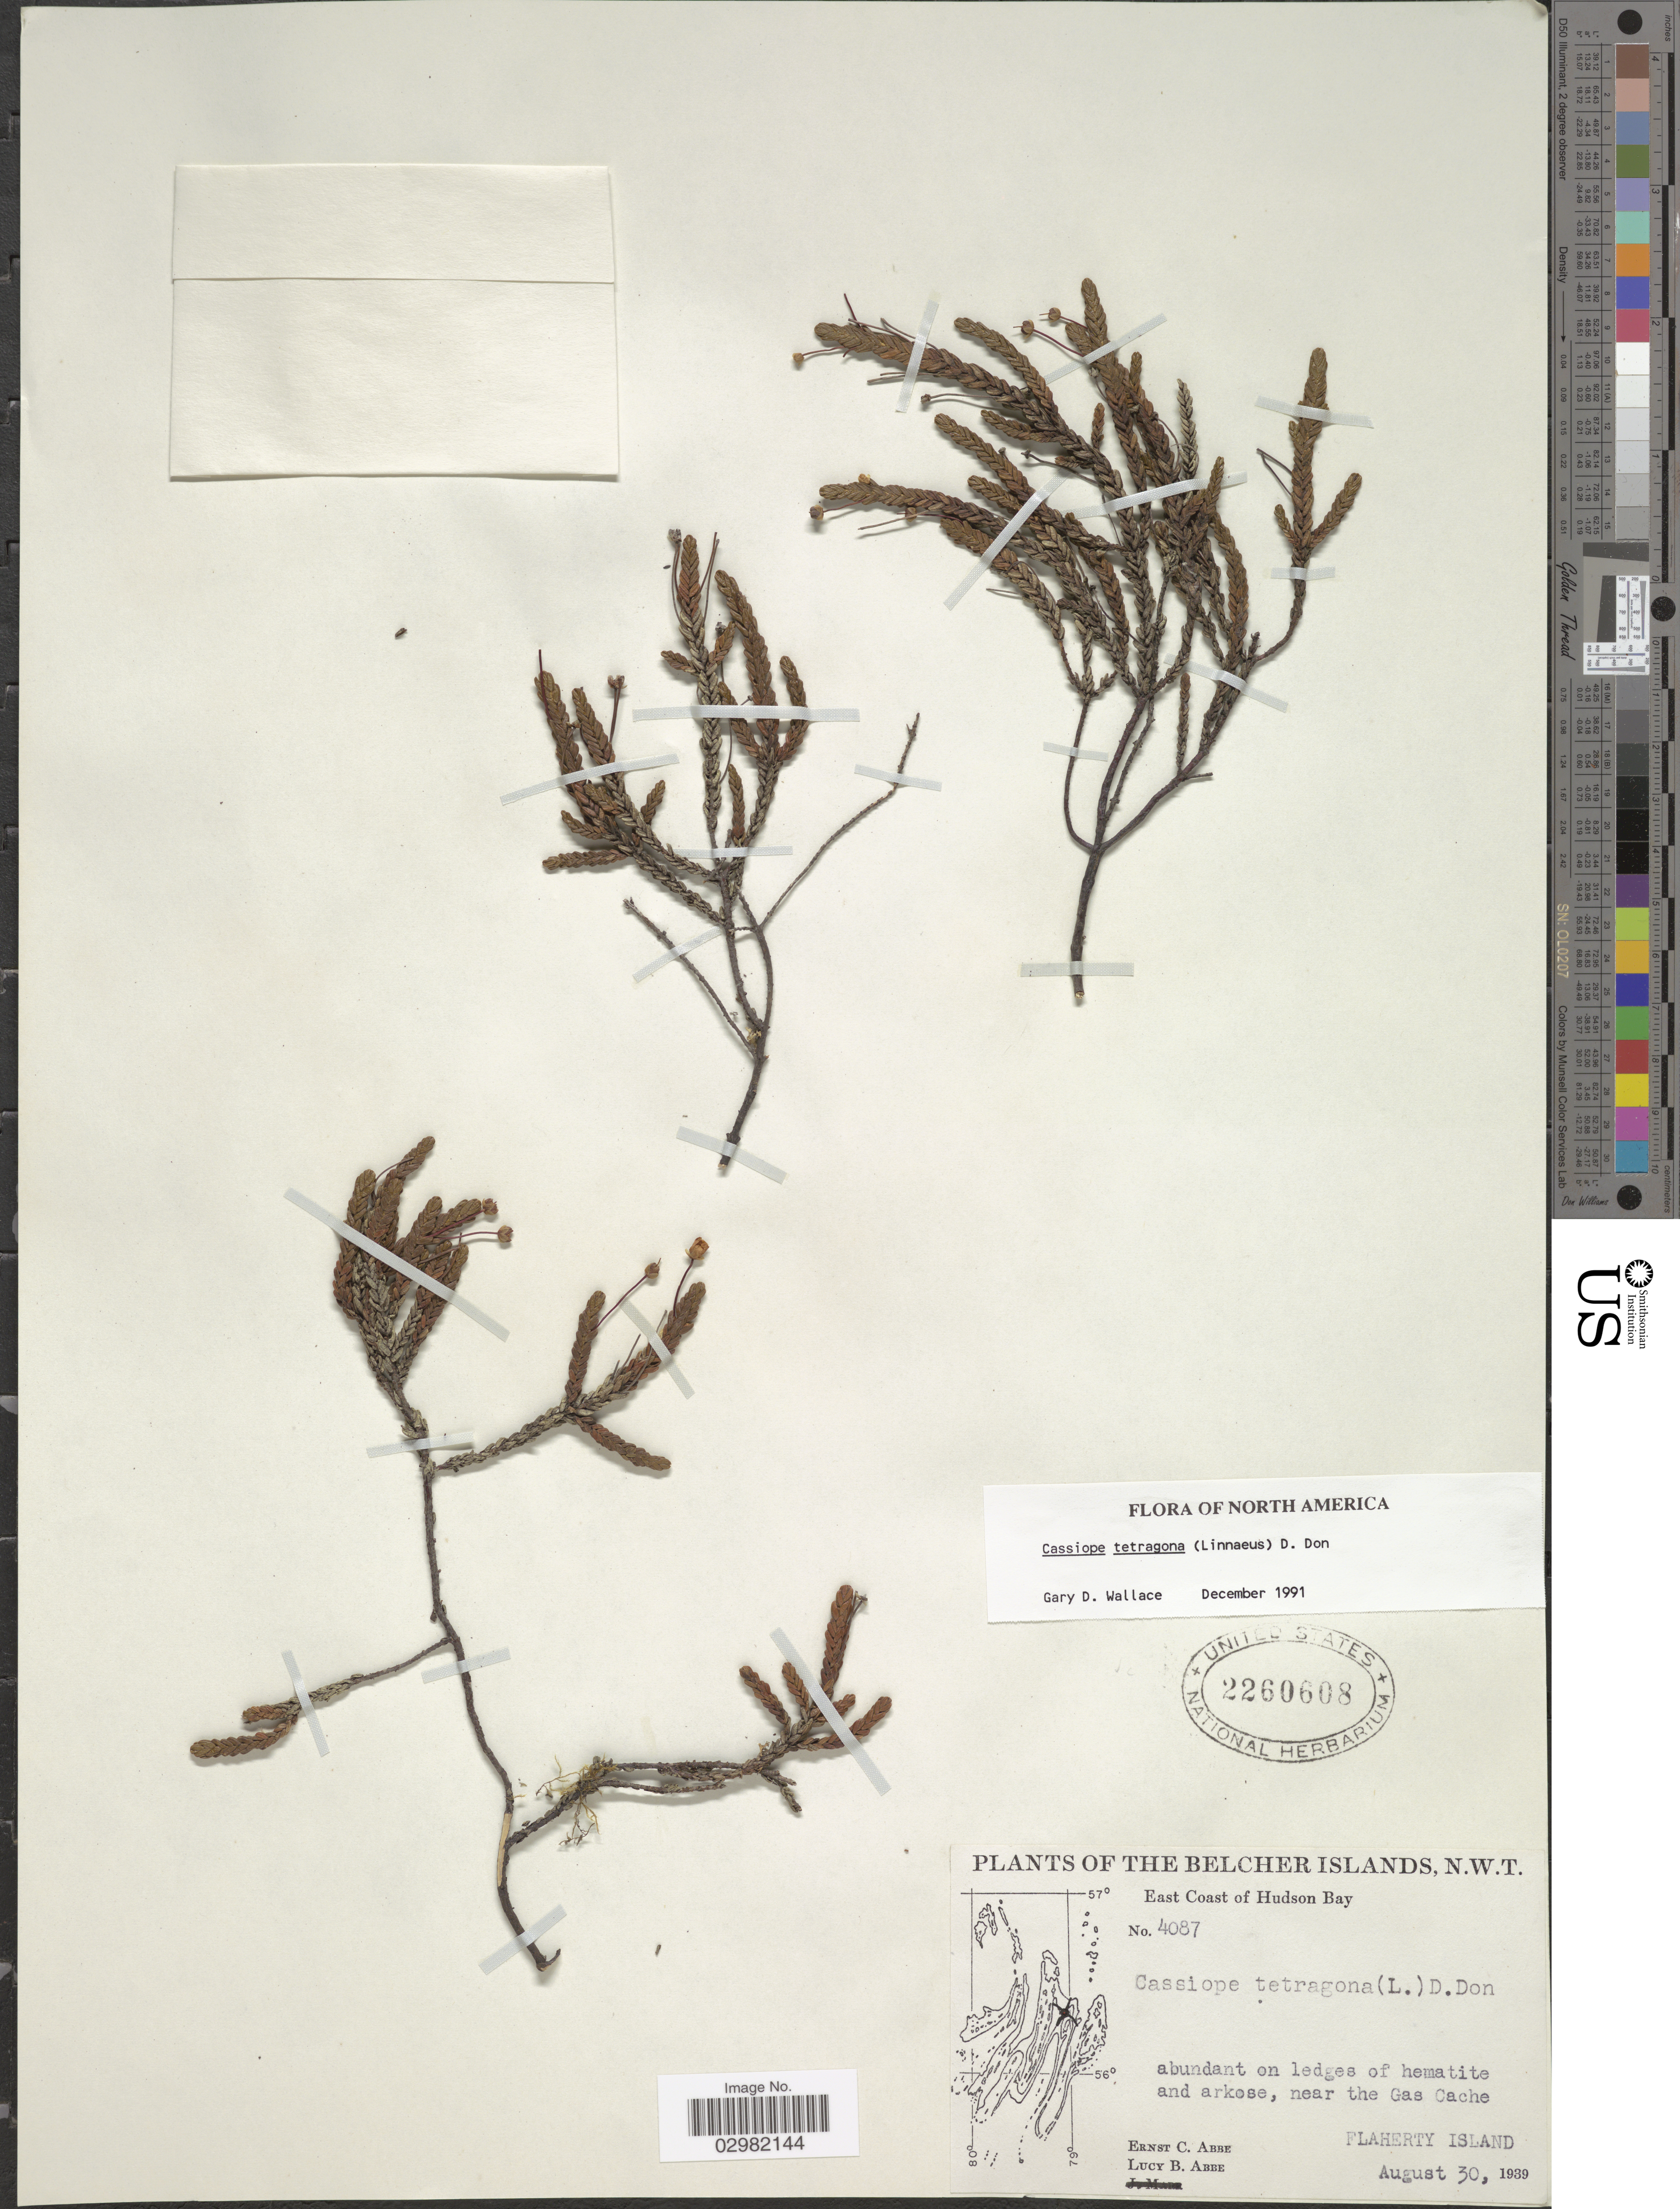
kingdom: Plantae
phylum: Tracheophyta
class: Magnoliopsida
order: Ericales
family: Ericaceae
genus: Cassiope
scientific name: Cassiope tetragona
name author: (L.) D. Don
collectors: E. C. Abbe & L. B. Abbe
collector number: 4087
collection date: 1939-08-30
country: Canada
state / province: Northwest Territories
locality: The Belcher Islands. East Coast of Hudson Bay, near the Gas Cache. Flaherty Island.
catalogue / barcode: US 2260608